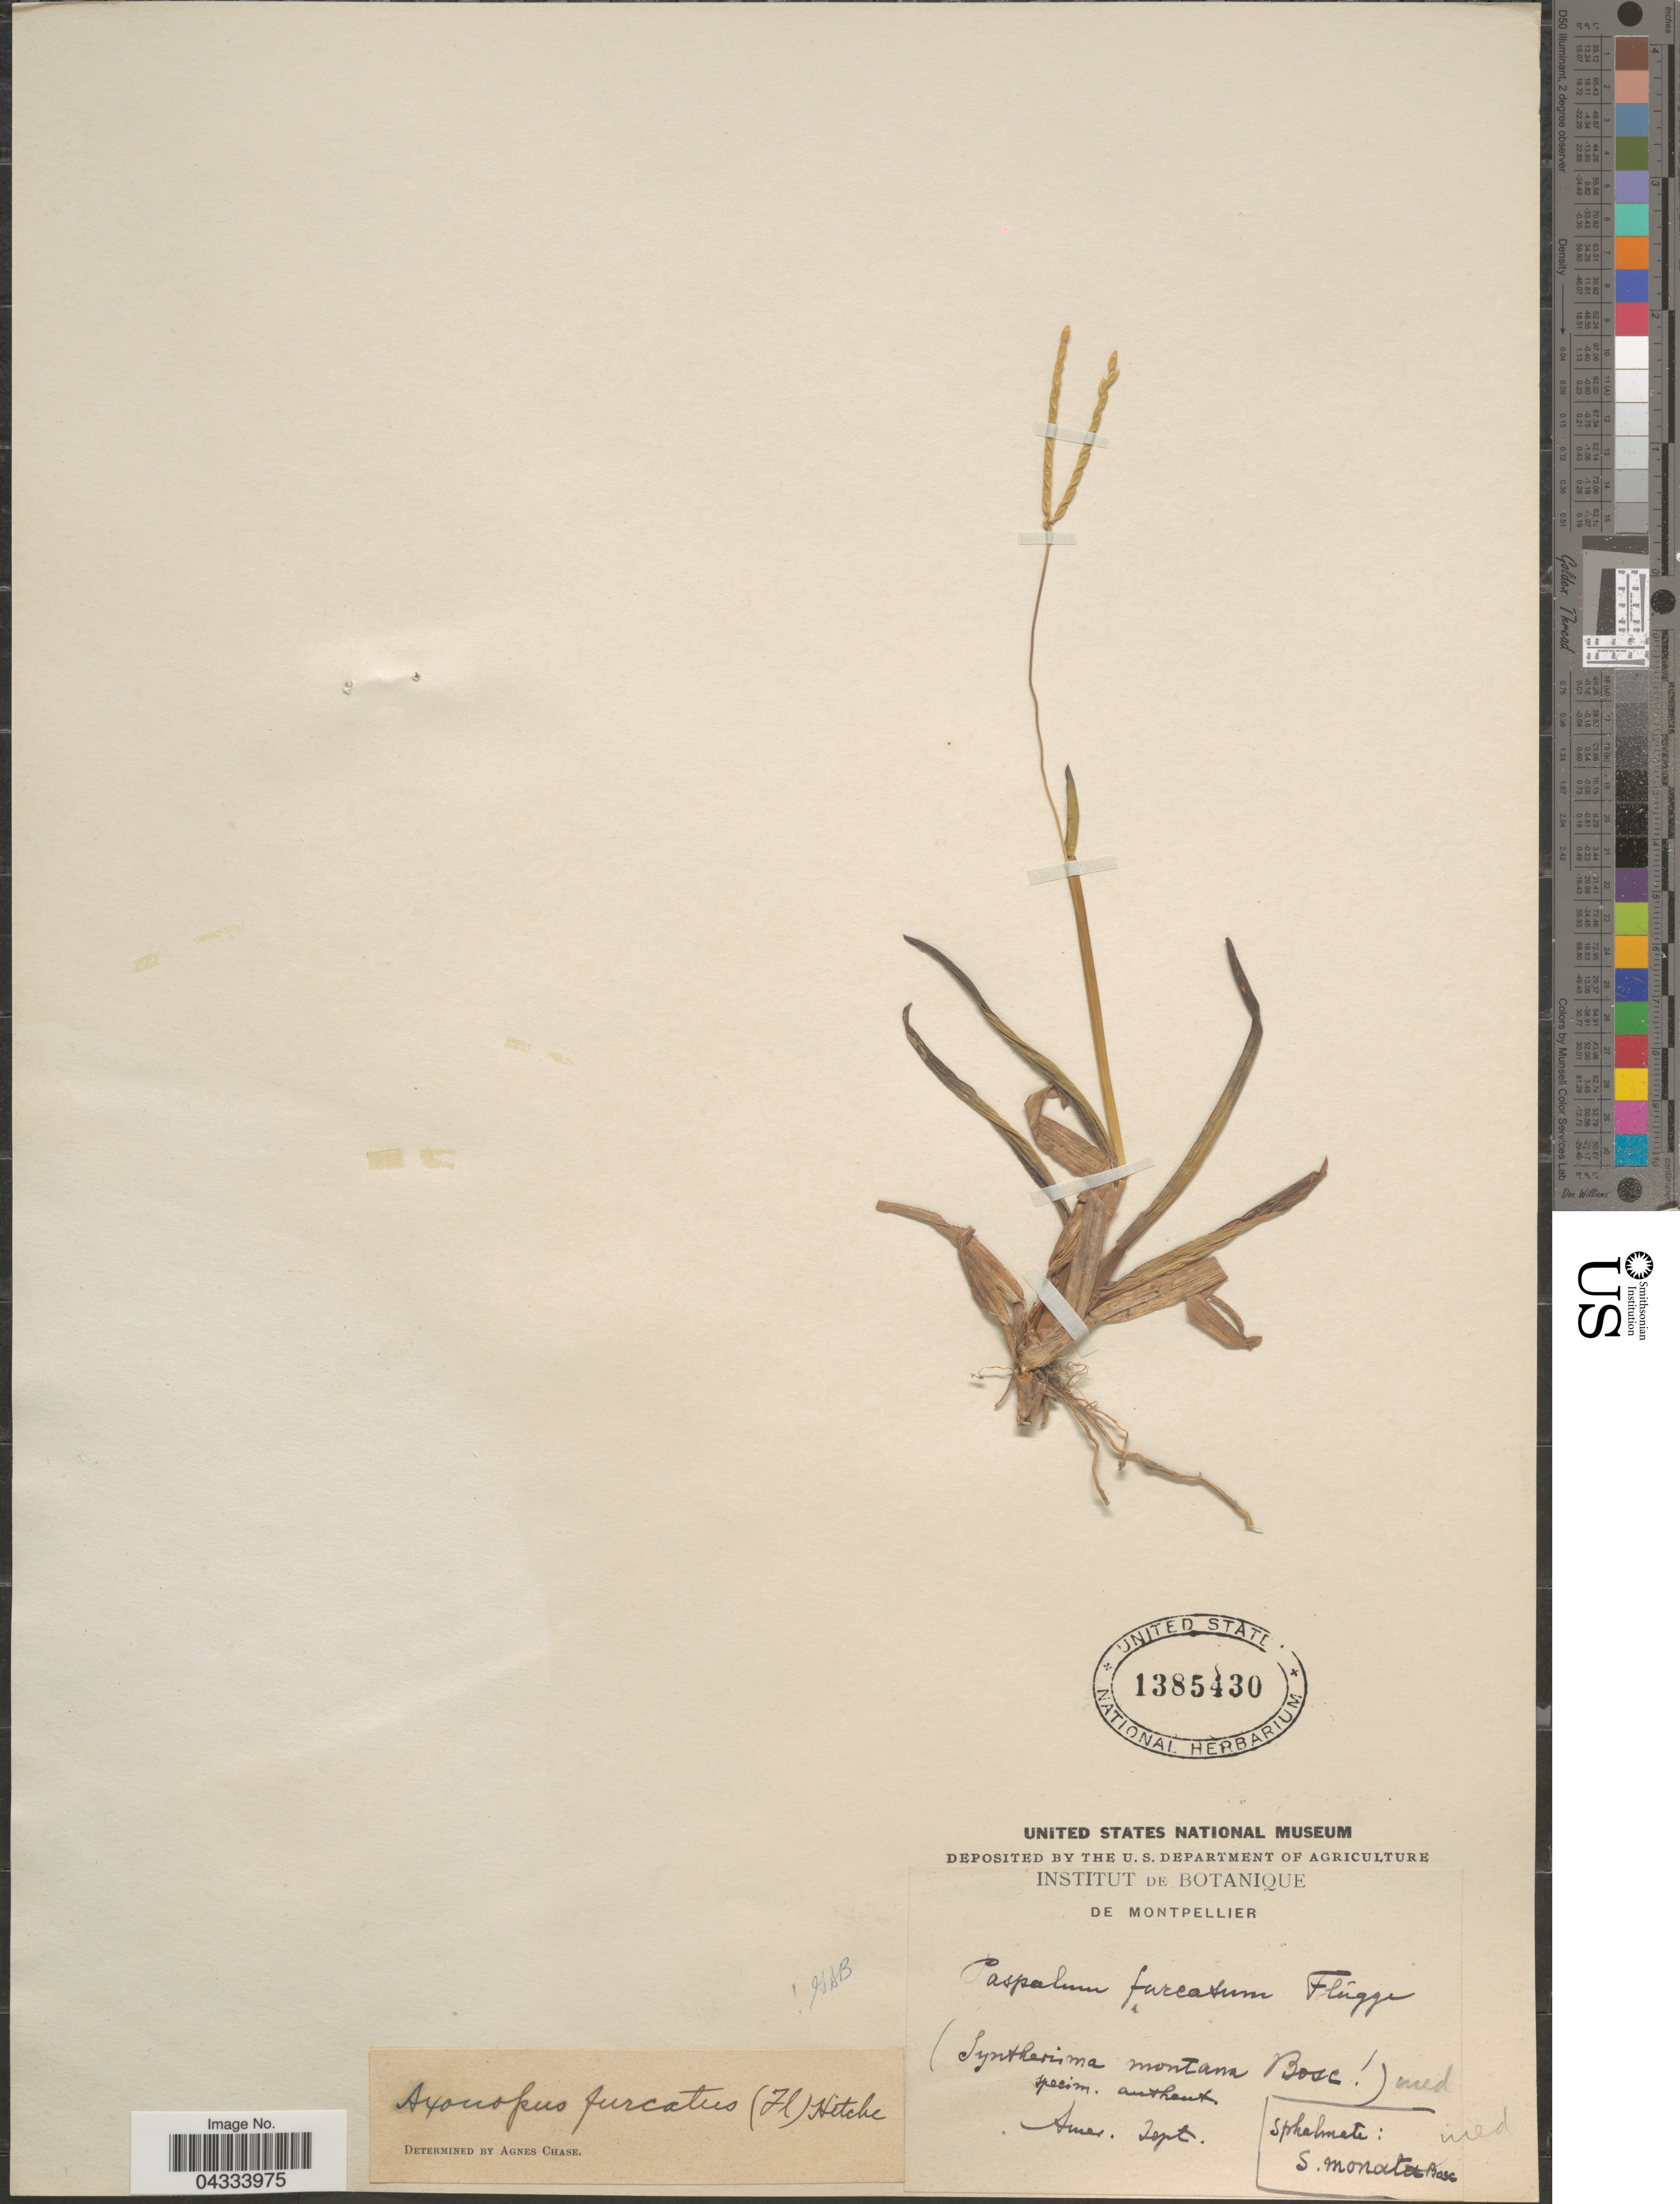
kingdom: Plantae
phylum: Tracheophyta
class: Liliopsida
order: Poales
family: Poaceae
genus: Axonopus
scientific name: Axonopus furcatus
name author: (Flüggé) Hitchc.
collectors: Institut de Botanique (Montpellier)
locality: Amer. Sept.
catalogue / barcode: US 1385430